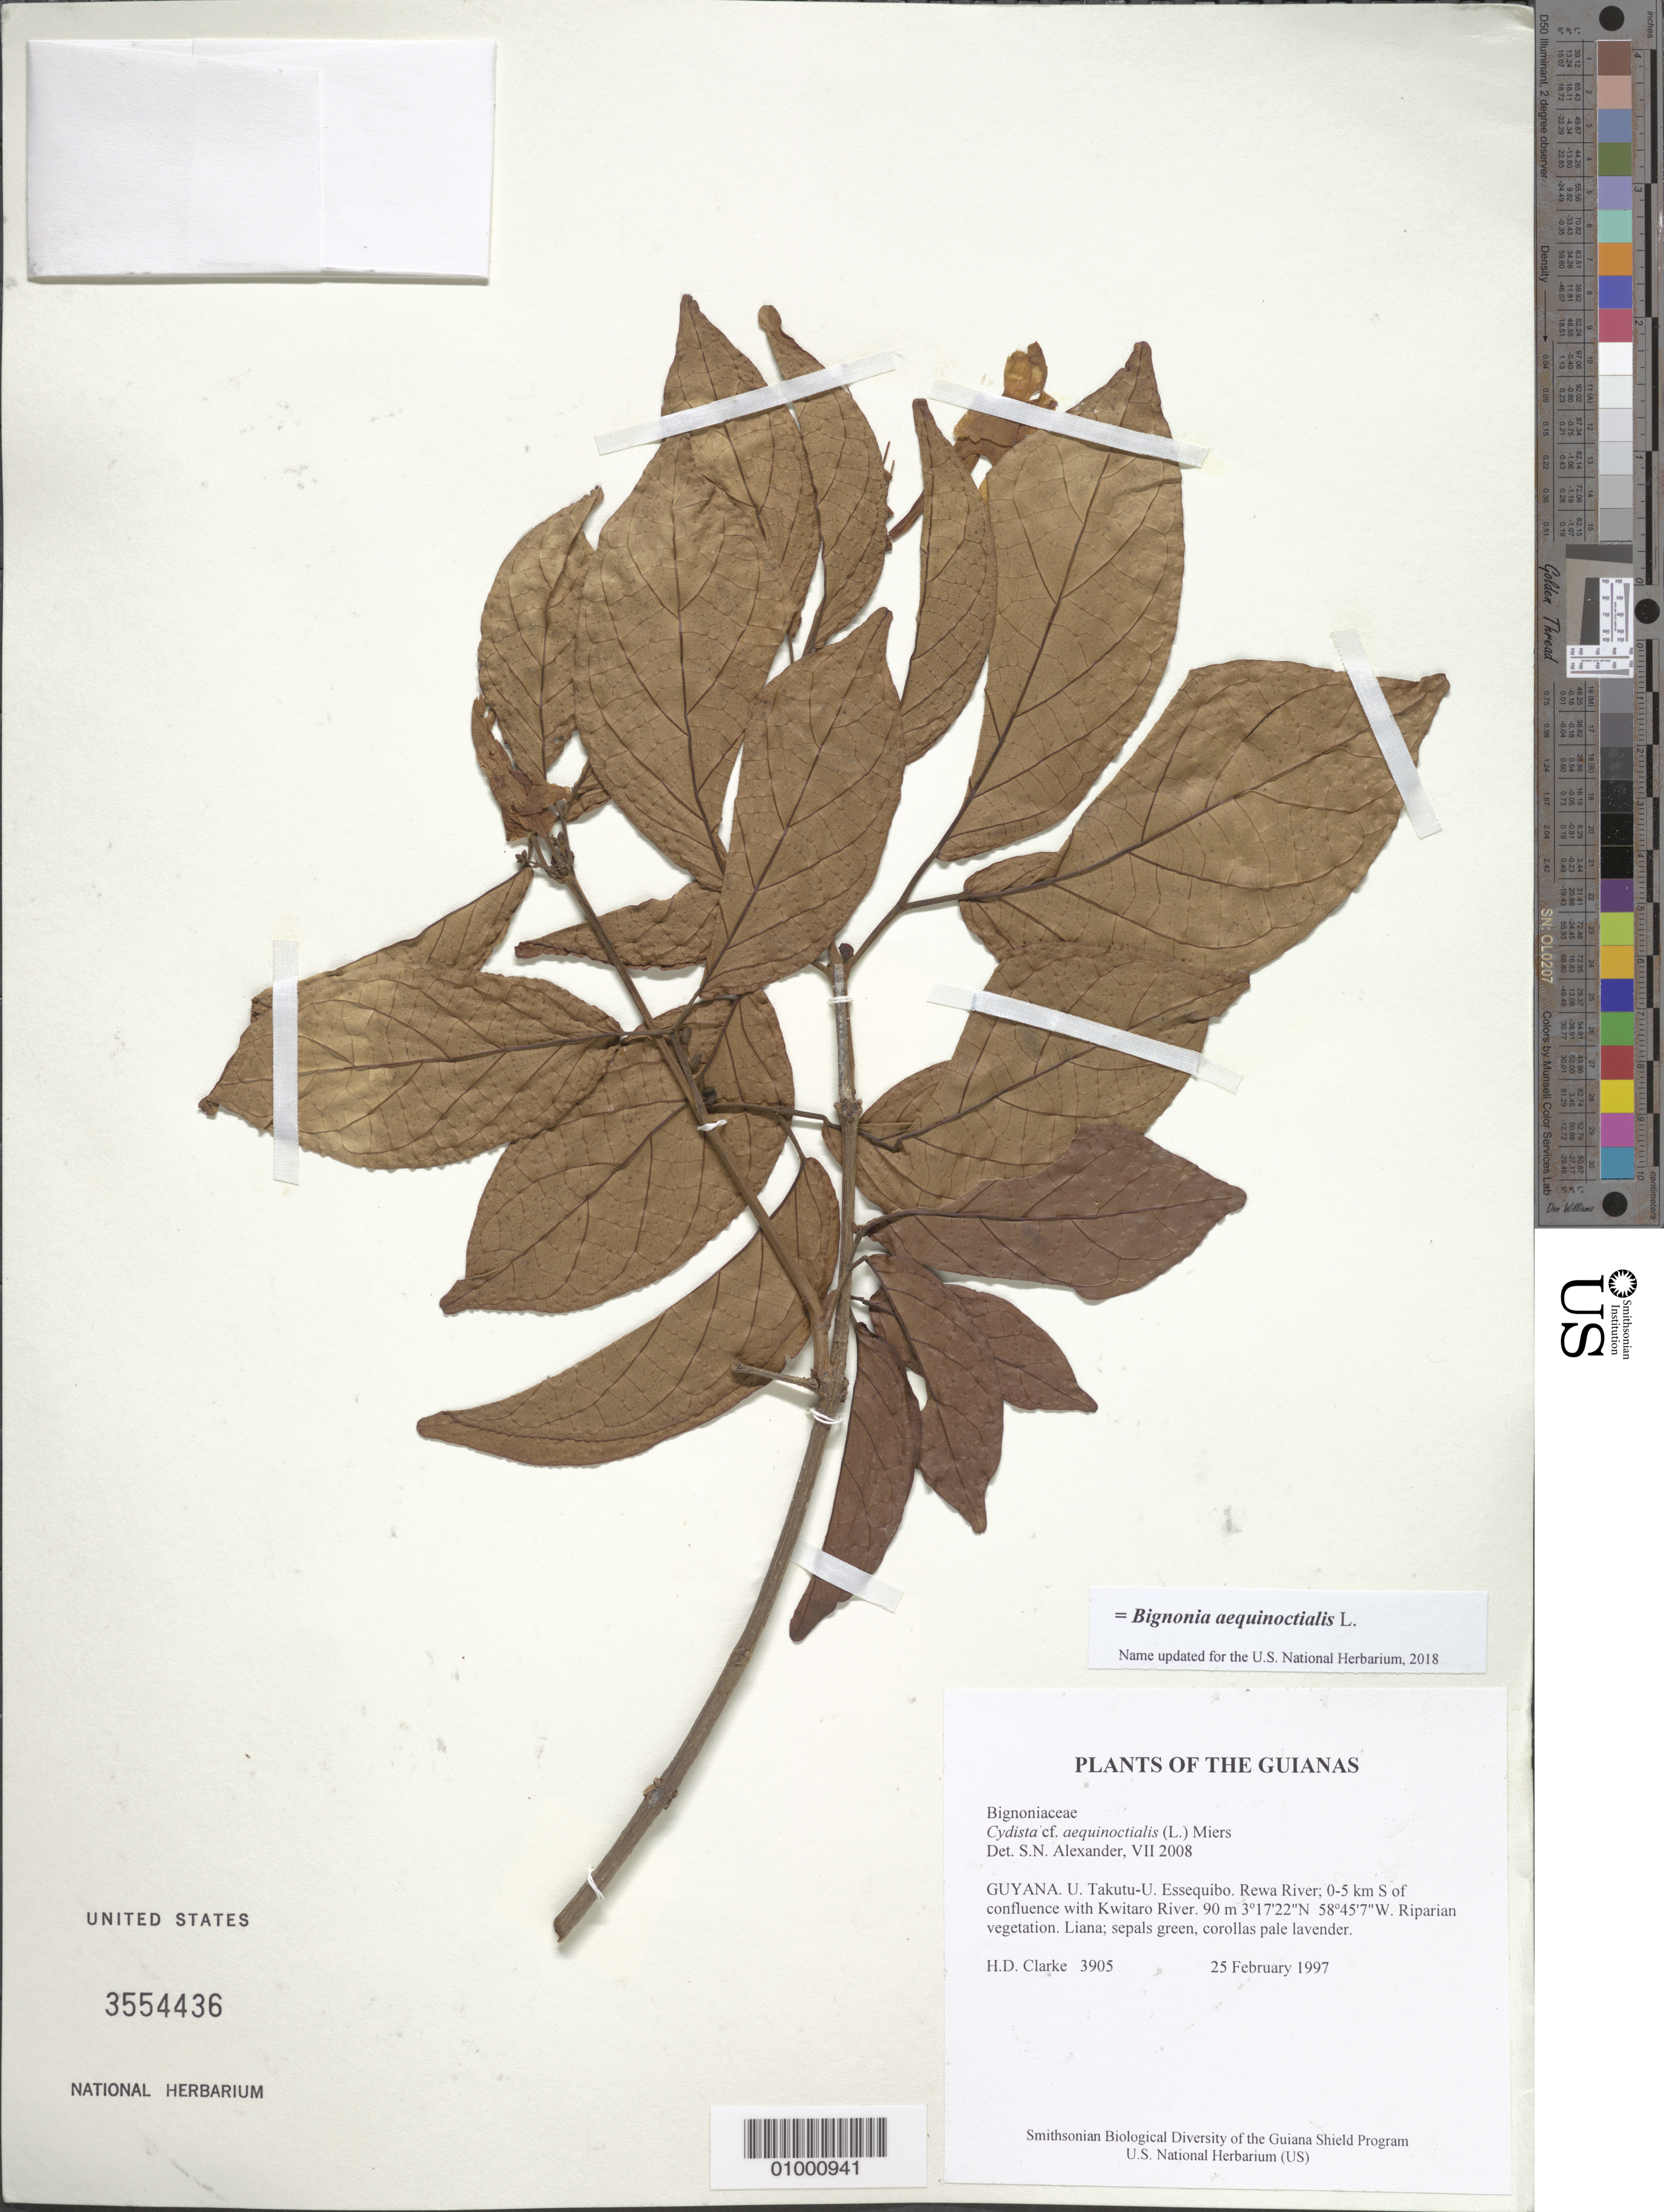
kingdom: Plantae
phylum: Tracheophyta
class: Magnoliopsida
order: Lamiales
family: Bignoniaceae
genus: Bignonia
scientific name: Bignonia aequinoctialis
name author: L.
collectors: H. D. Clarke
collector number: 3905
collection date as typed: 25 February 1997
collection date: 1997-02-25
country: Guyana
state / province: U. Takutu-U. Essequibo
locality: Rewa River; 0-5 km S of confluence with Kwitaro River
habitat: Riparian vegetation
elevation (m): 90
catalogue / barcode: US 3554436